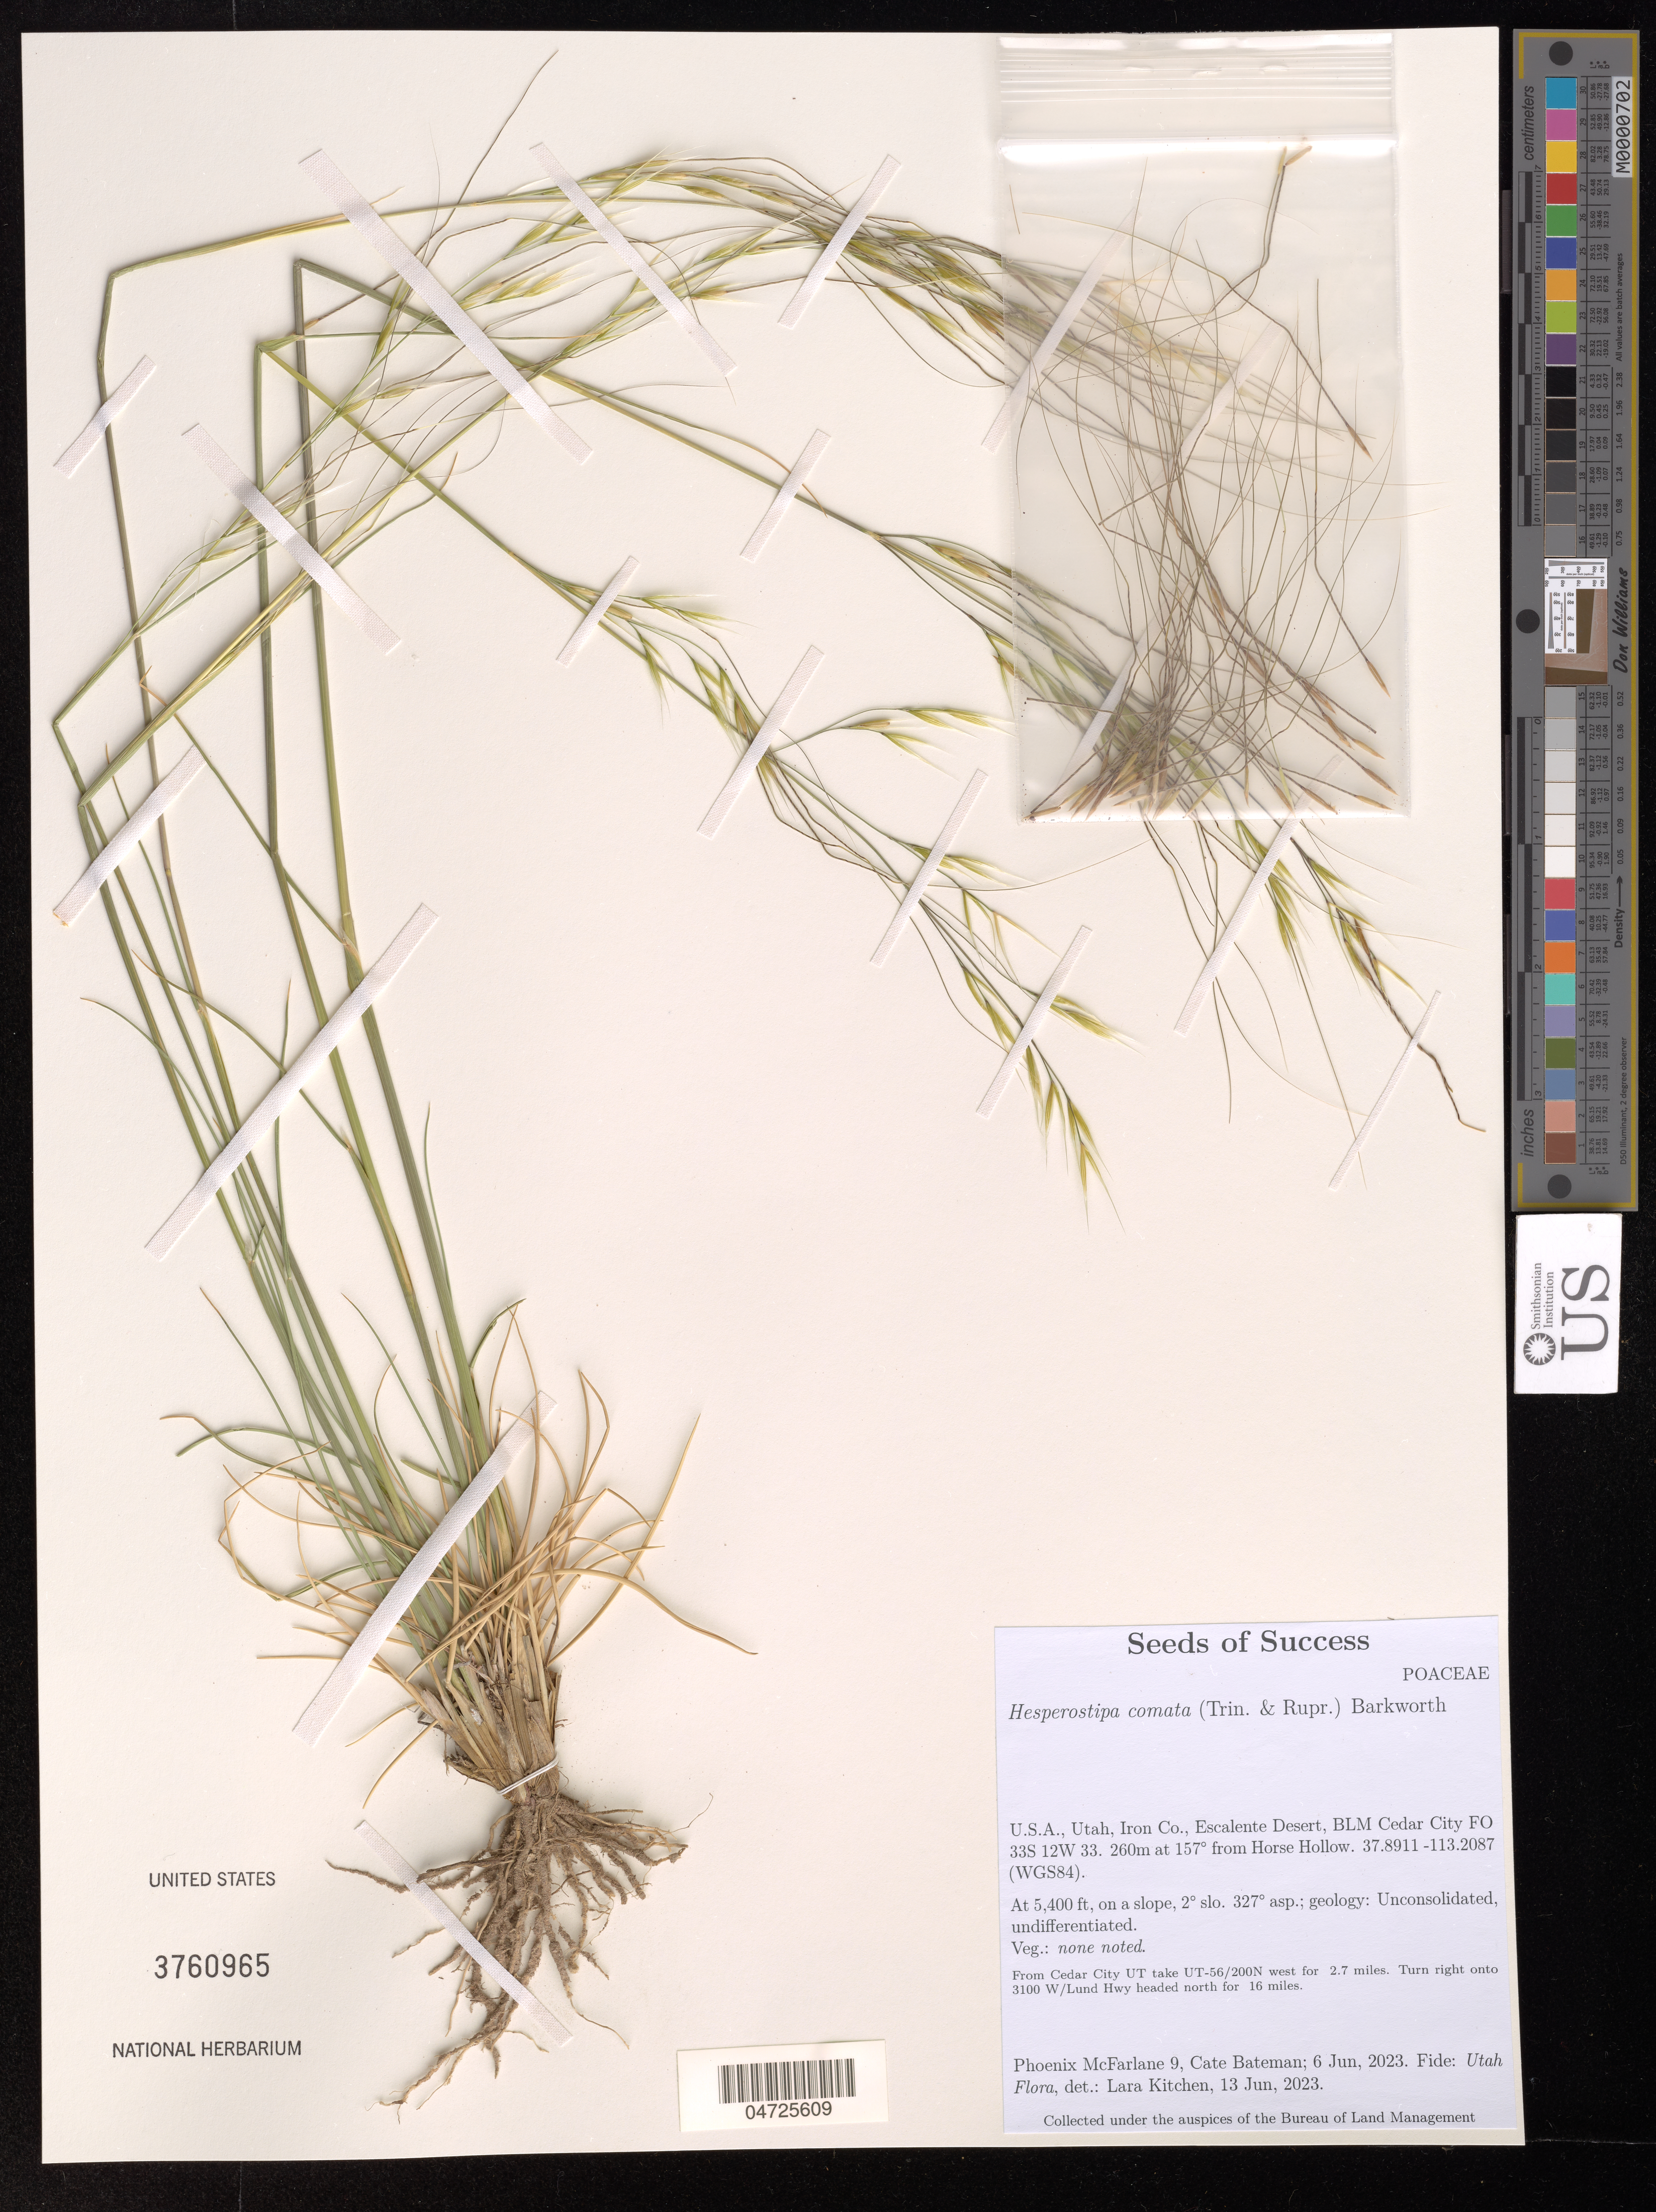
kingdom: Plantae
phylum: Tracheophyta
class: Liliopsida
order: Poales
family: Poaceae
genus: Hesperostipa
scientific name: Hesperostipa comata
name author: (Trin. & Rupr.) Barkworth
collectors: P. McFarlane & C. Bateman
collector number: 9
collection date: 2023-06-06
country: United States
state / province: Utah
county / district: Iron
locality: Iron Co., Escalente Desert, BLM Cedar City FO 33S 12W 33. 260m at 157° from Horse Hollow. (WGS84) From Cedar City UT take UT-56/200N west for 2.7 miles. Turn right onto 3100 W/ Lund Hwy headed north for 16 miles.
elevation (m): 1646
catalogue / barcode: US 3760965